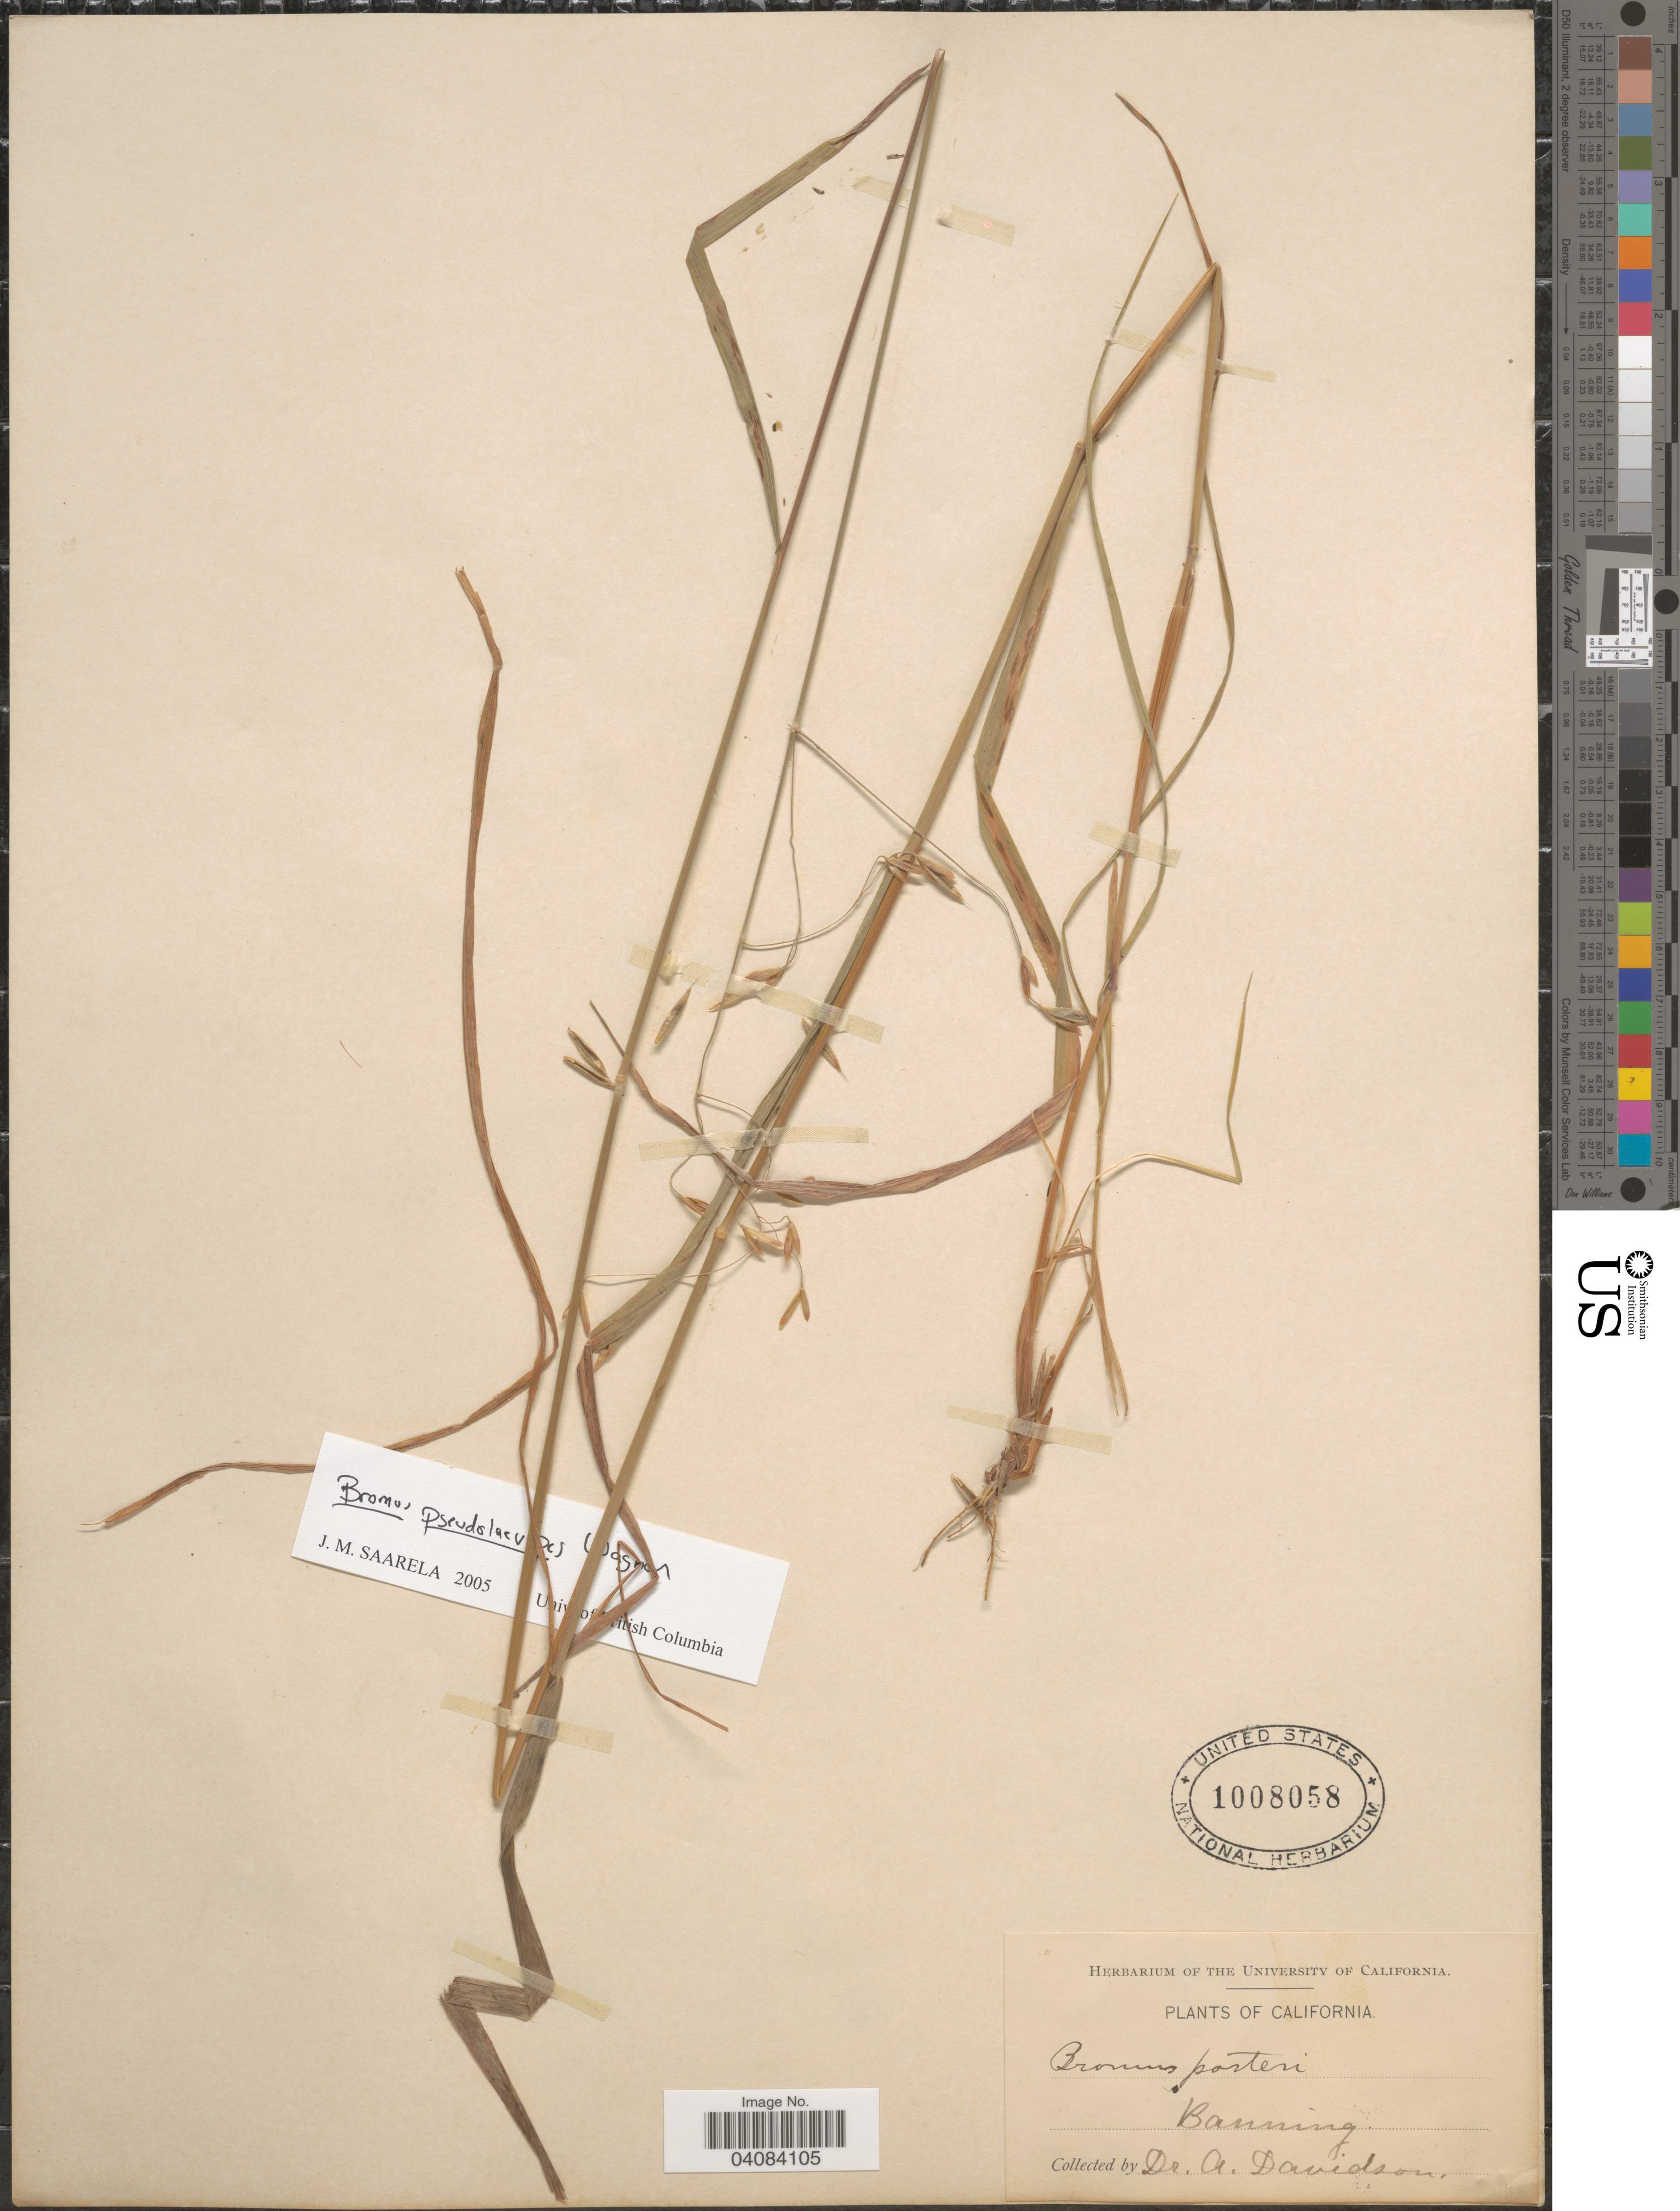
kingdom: Plantae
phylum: Tracheophyta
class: Liliopsida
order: Poales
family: Poaceae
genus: Bromus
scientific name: Bromus pseudolaevipes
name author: Wagnon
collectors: A. Davidson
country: United States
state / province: California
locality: Banning.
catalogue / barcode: US 1008058